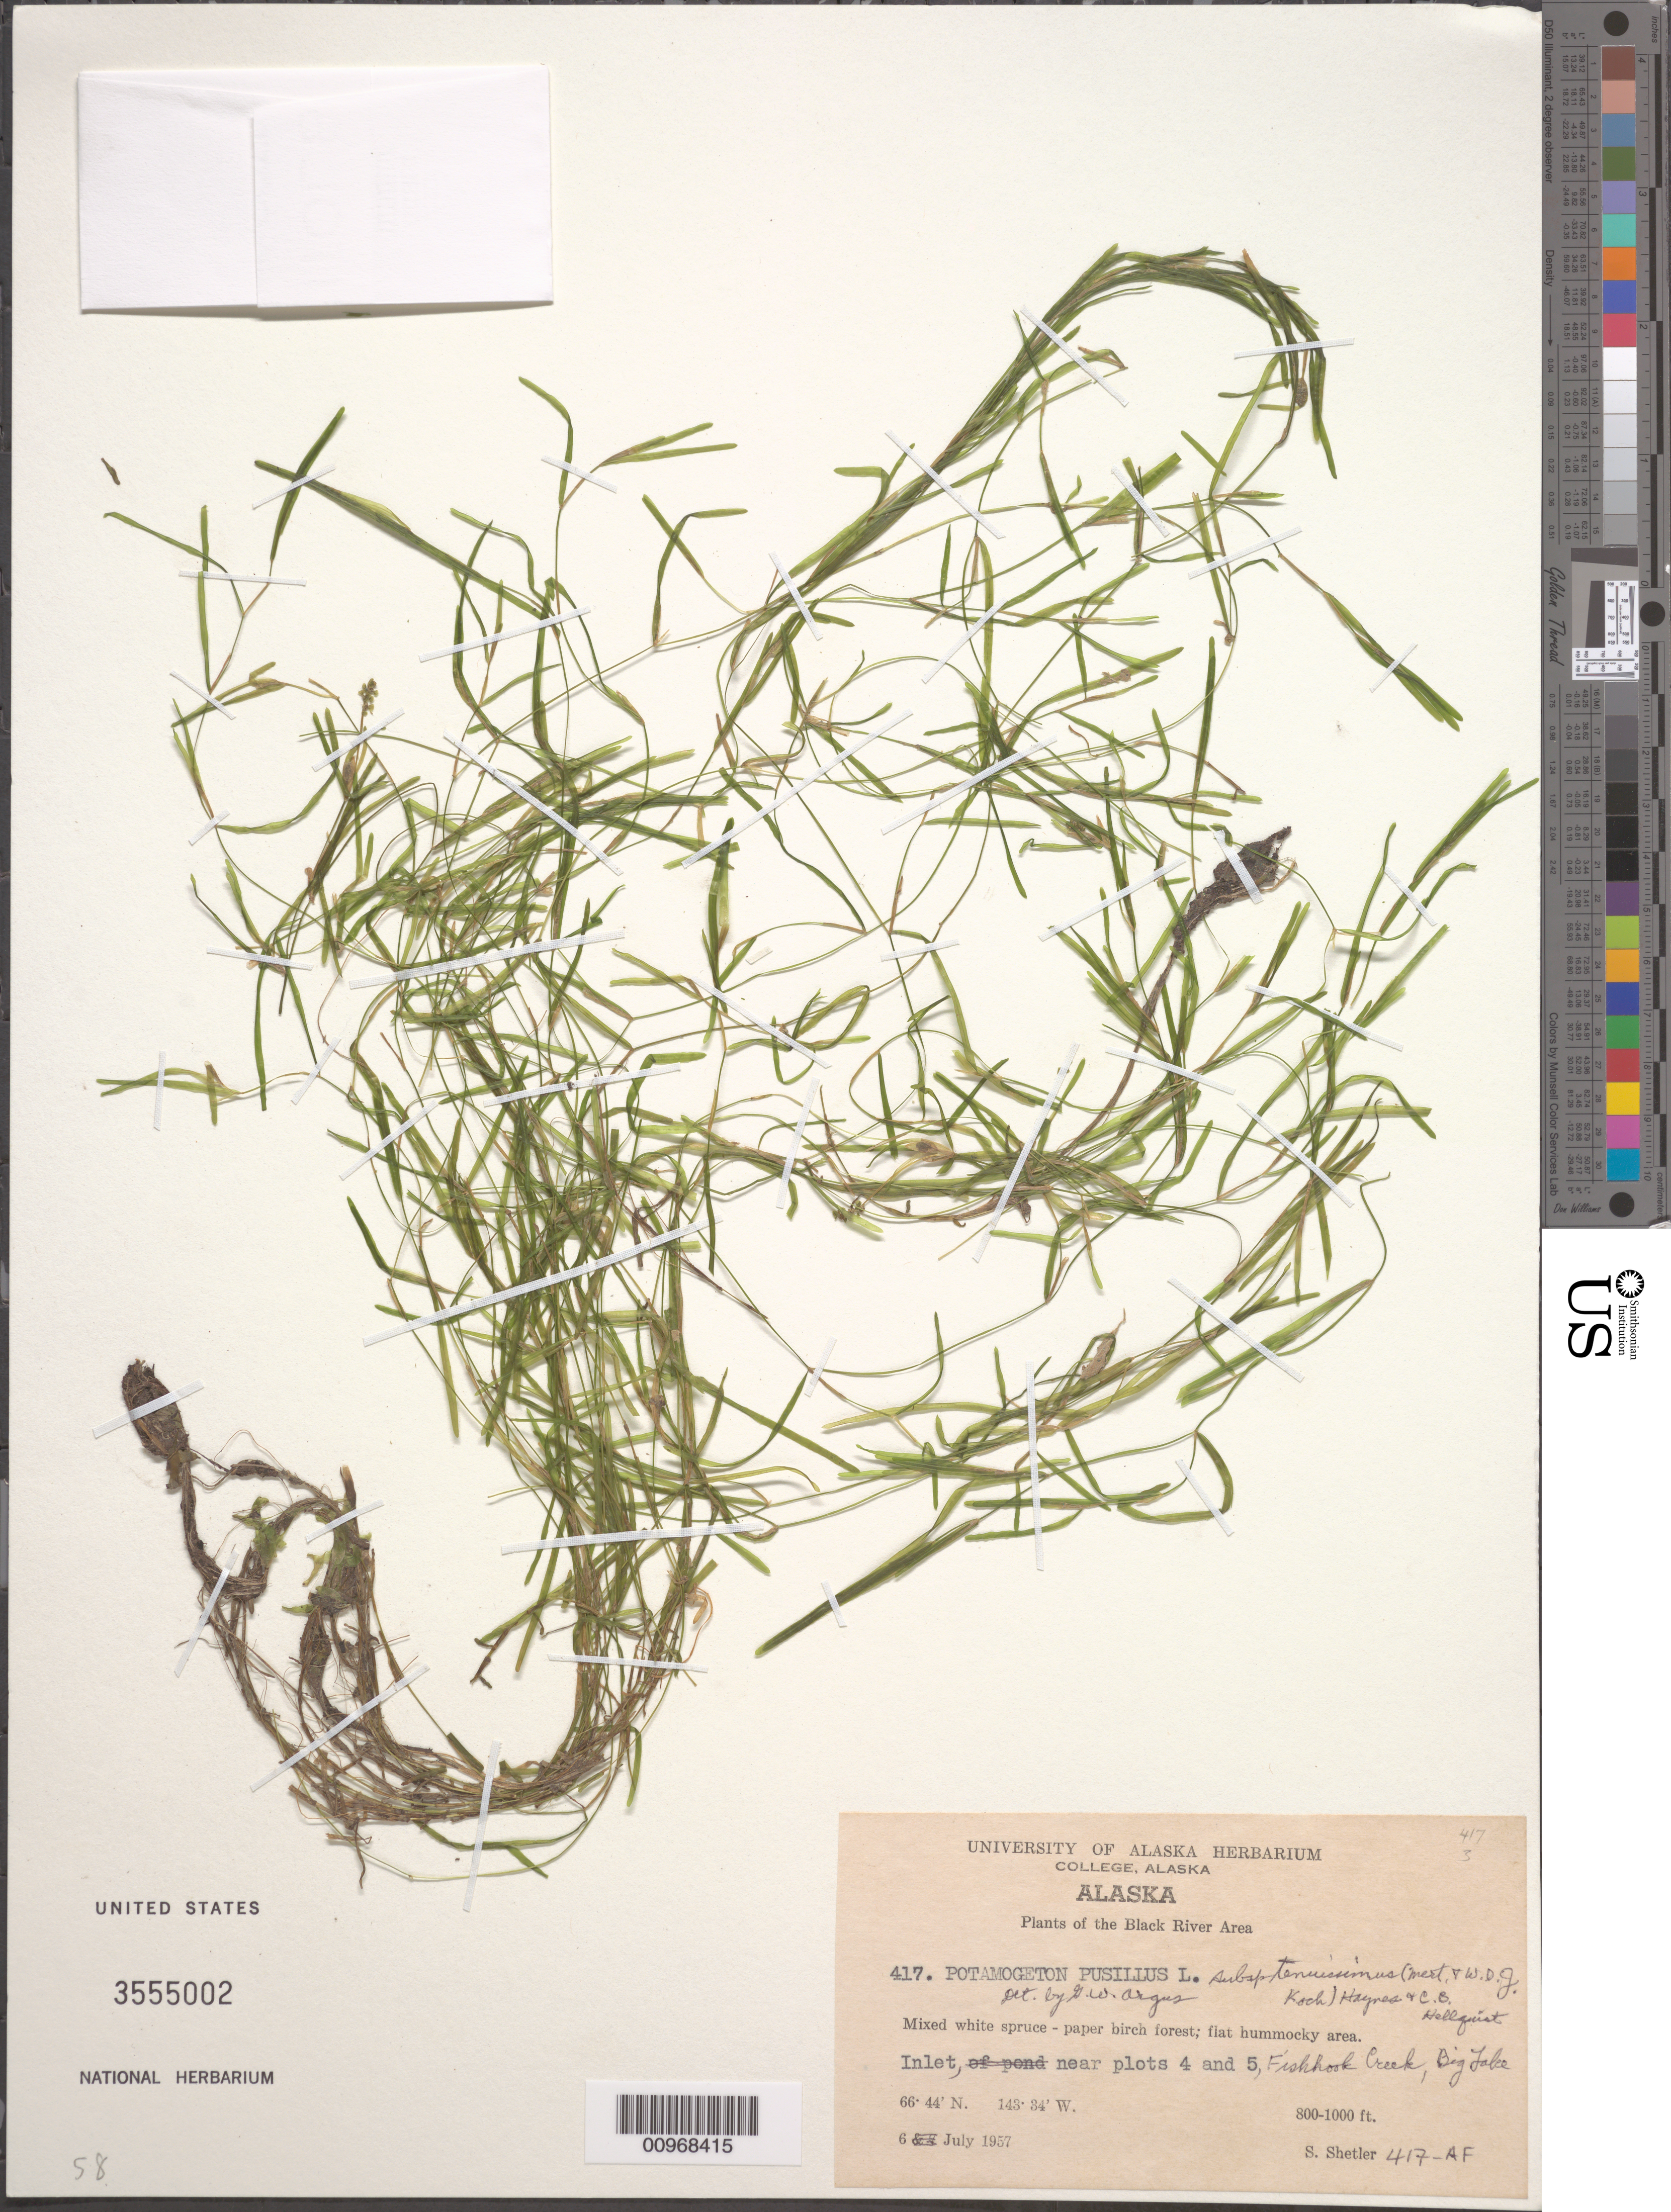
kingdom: Plantae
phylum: Tracheophyta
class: Liliopsida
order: Alismatales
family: Potamogetonaceae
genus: Potamogeton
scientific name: Potamogeton pusillus subsp. tenuissimus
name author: Mert. & W.D.J. Koch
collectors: S. Shetler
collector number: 417-AF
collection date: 1957-07-06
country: United States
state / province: Alaska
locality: The Black River Area. Inlet, near plots 4 and 5, Fishhook Creek, Big Lake.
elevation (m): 244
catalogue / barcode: US 3555002